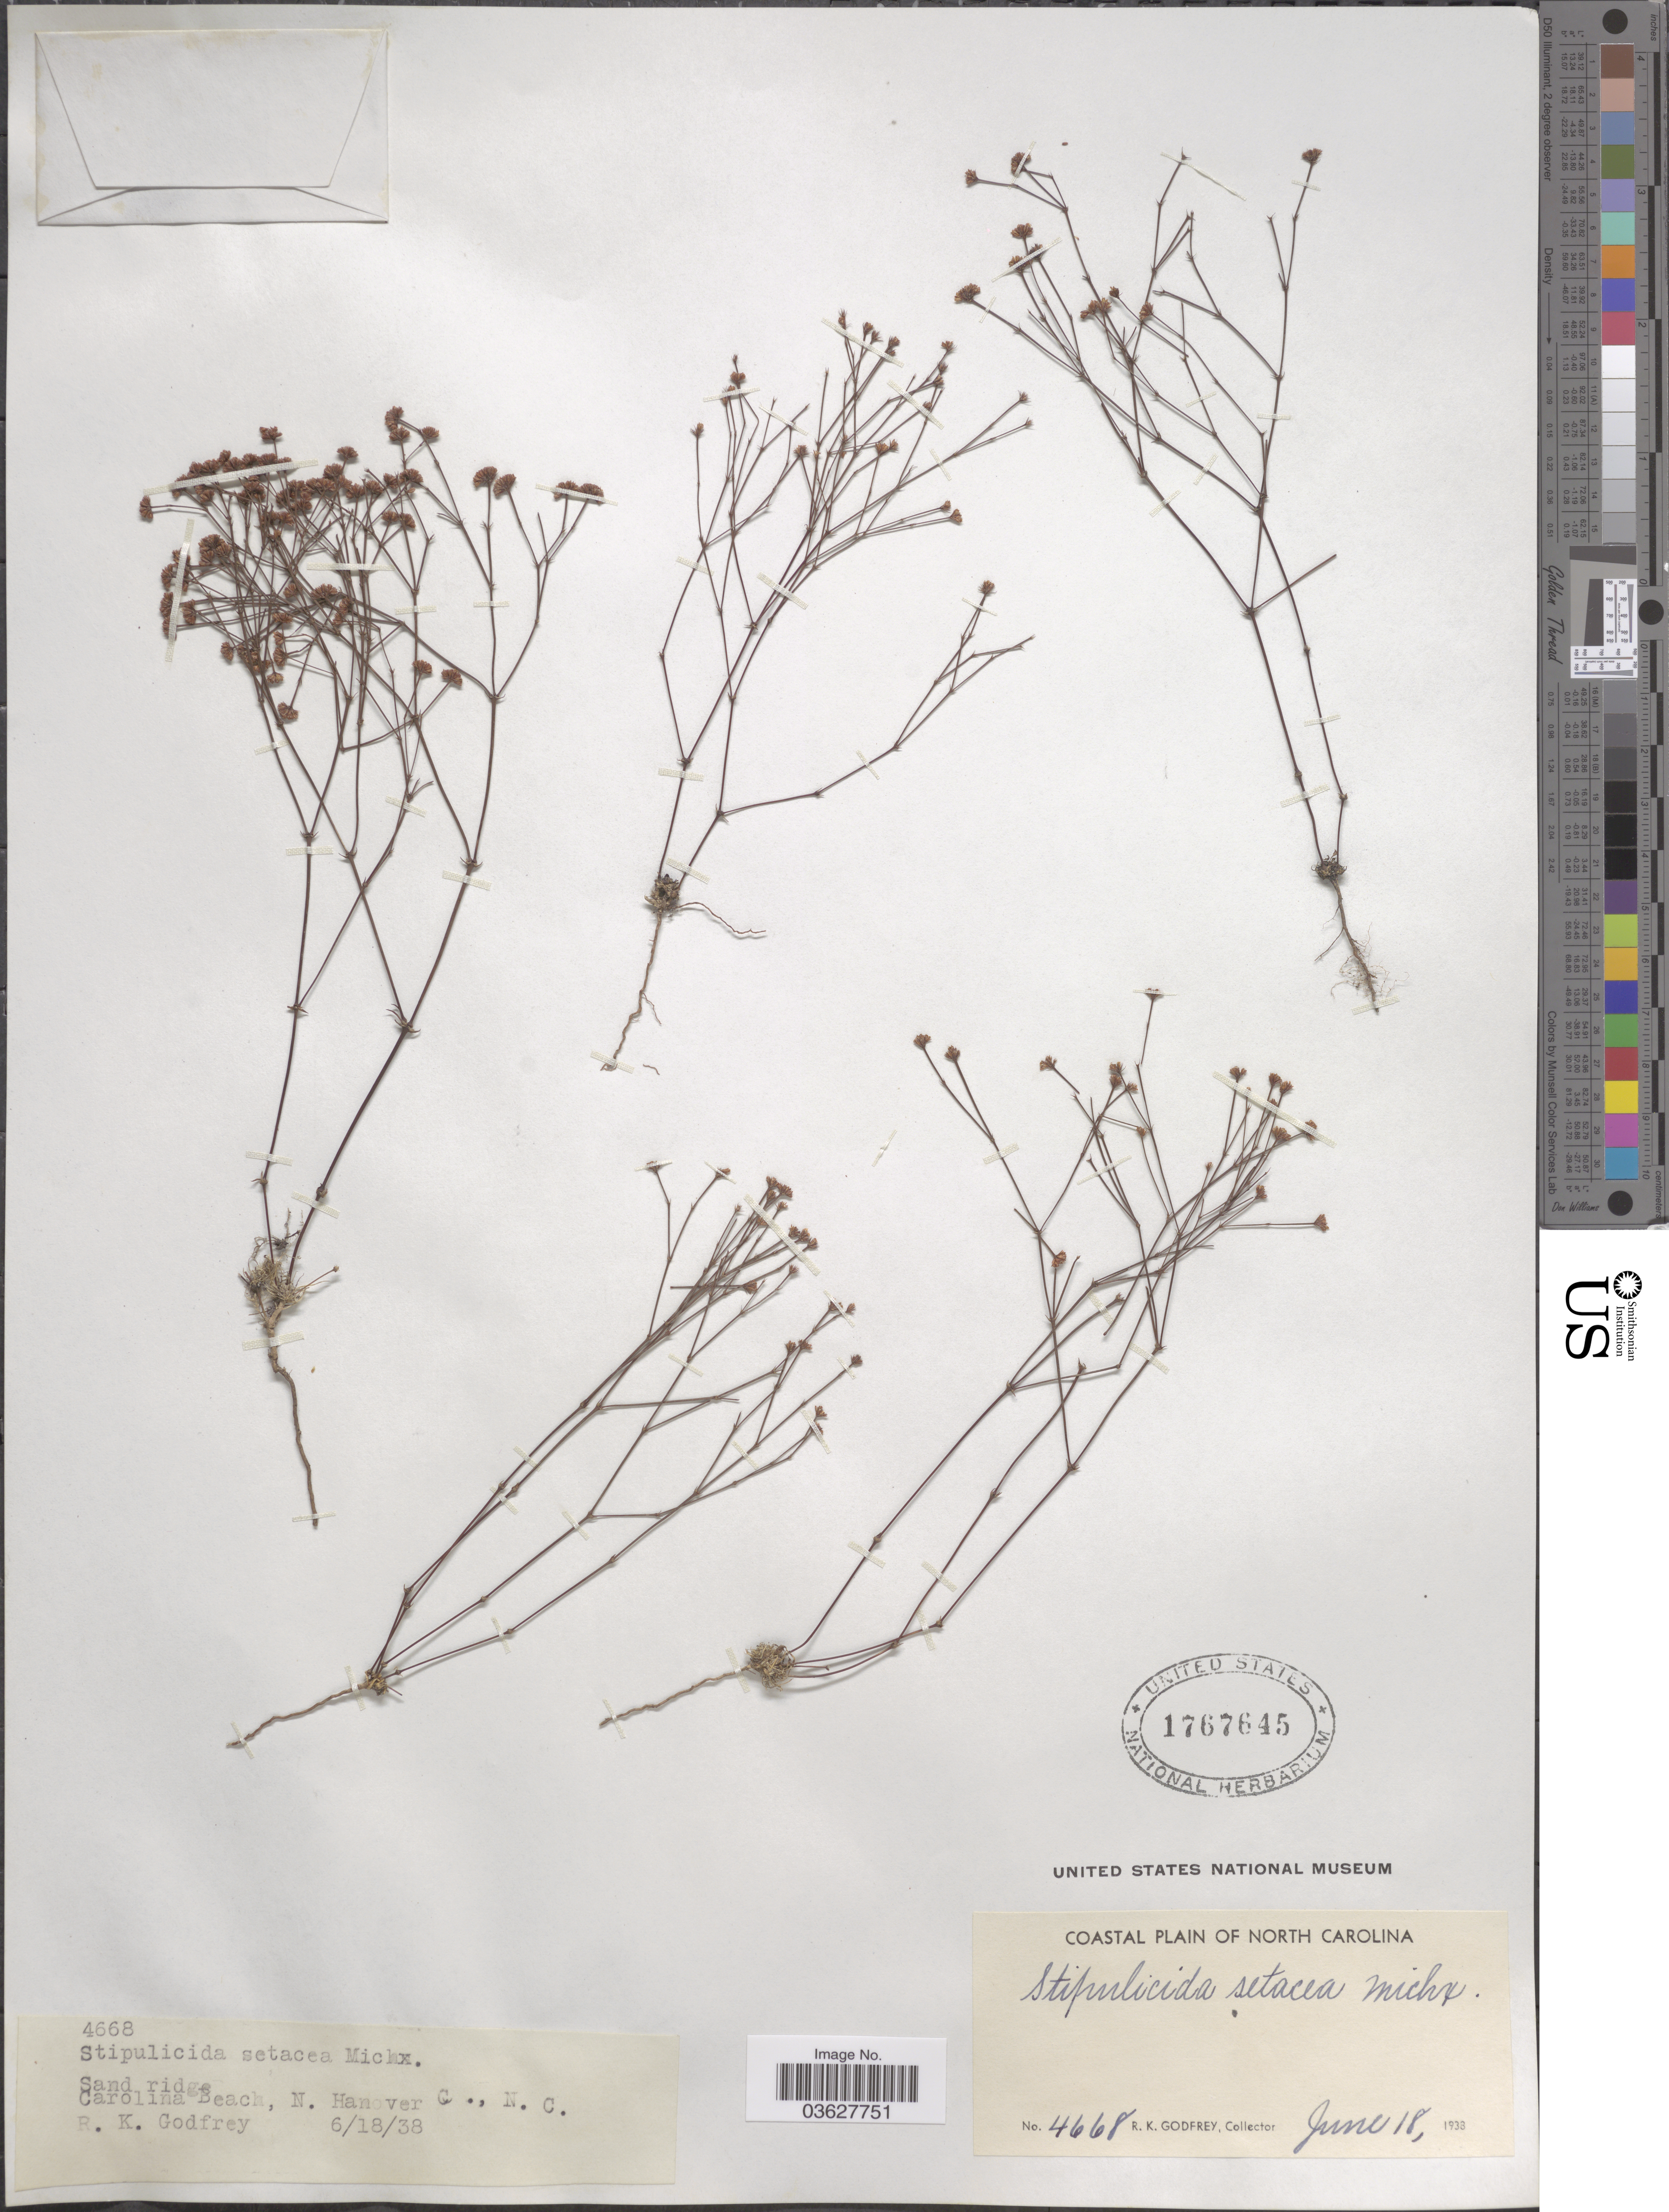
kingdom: Plantae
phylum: Tracheophyta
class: Magnoliopsida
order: Caryophyllales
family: Caryophyllaceae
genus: Stipulicida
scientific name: Stipulicida setacea var. setacea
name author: Michx.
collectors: R. K. Godfrey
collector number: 4668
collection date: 1938-06-18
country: United States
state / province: North Carolina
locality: Coastal Plain of North Carolina. Carolina Beach, N. Hanover C.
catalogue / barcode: US 1767645